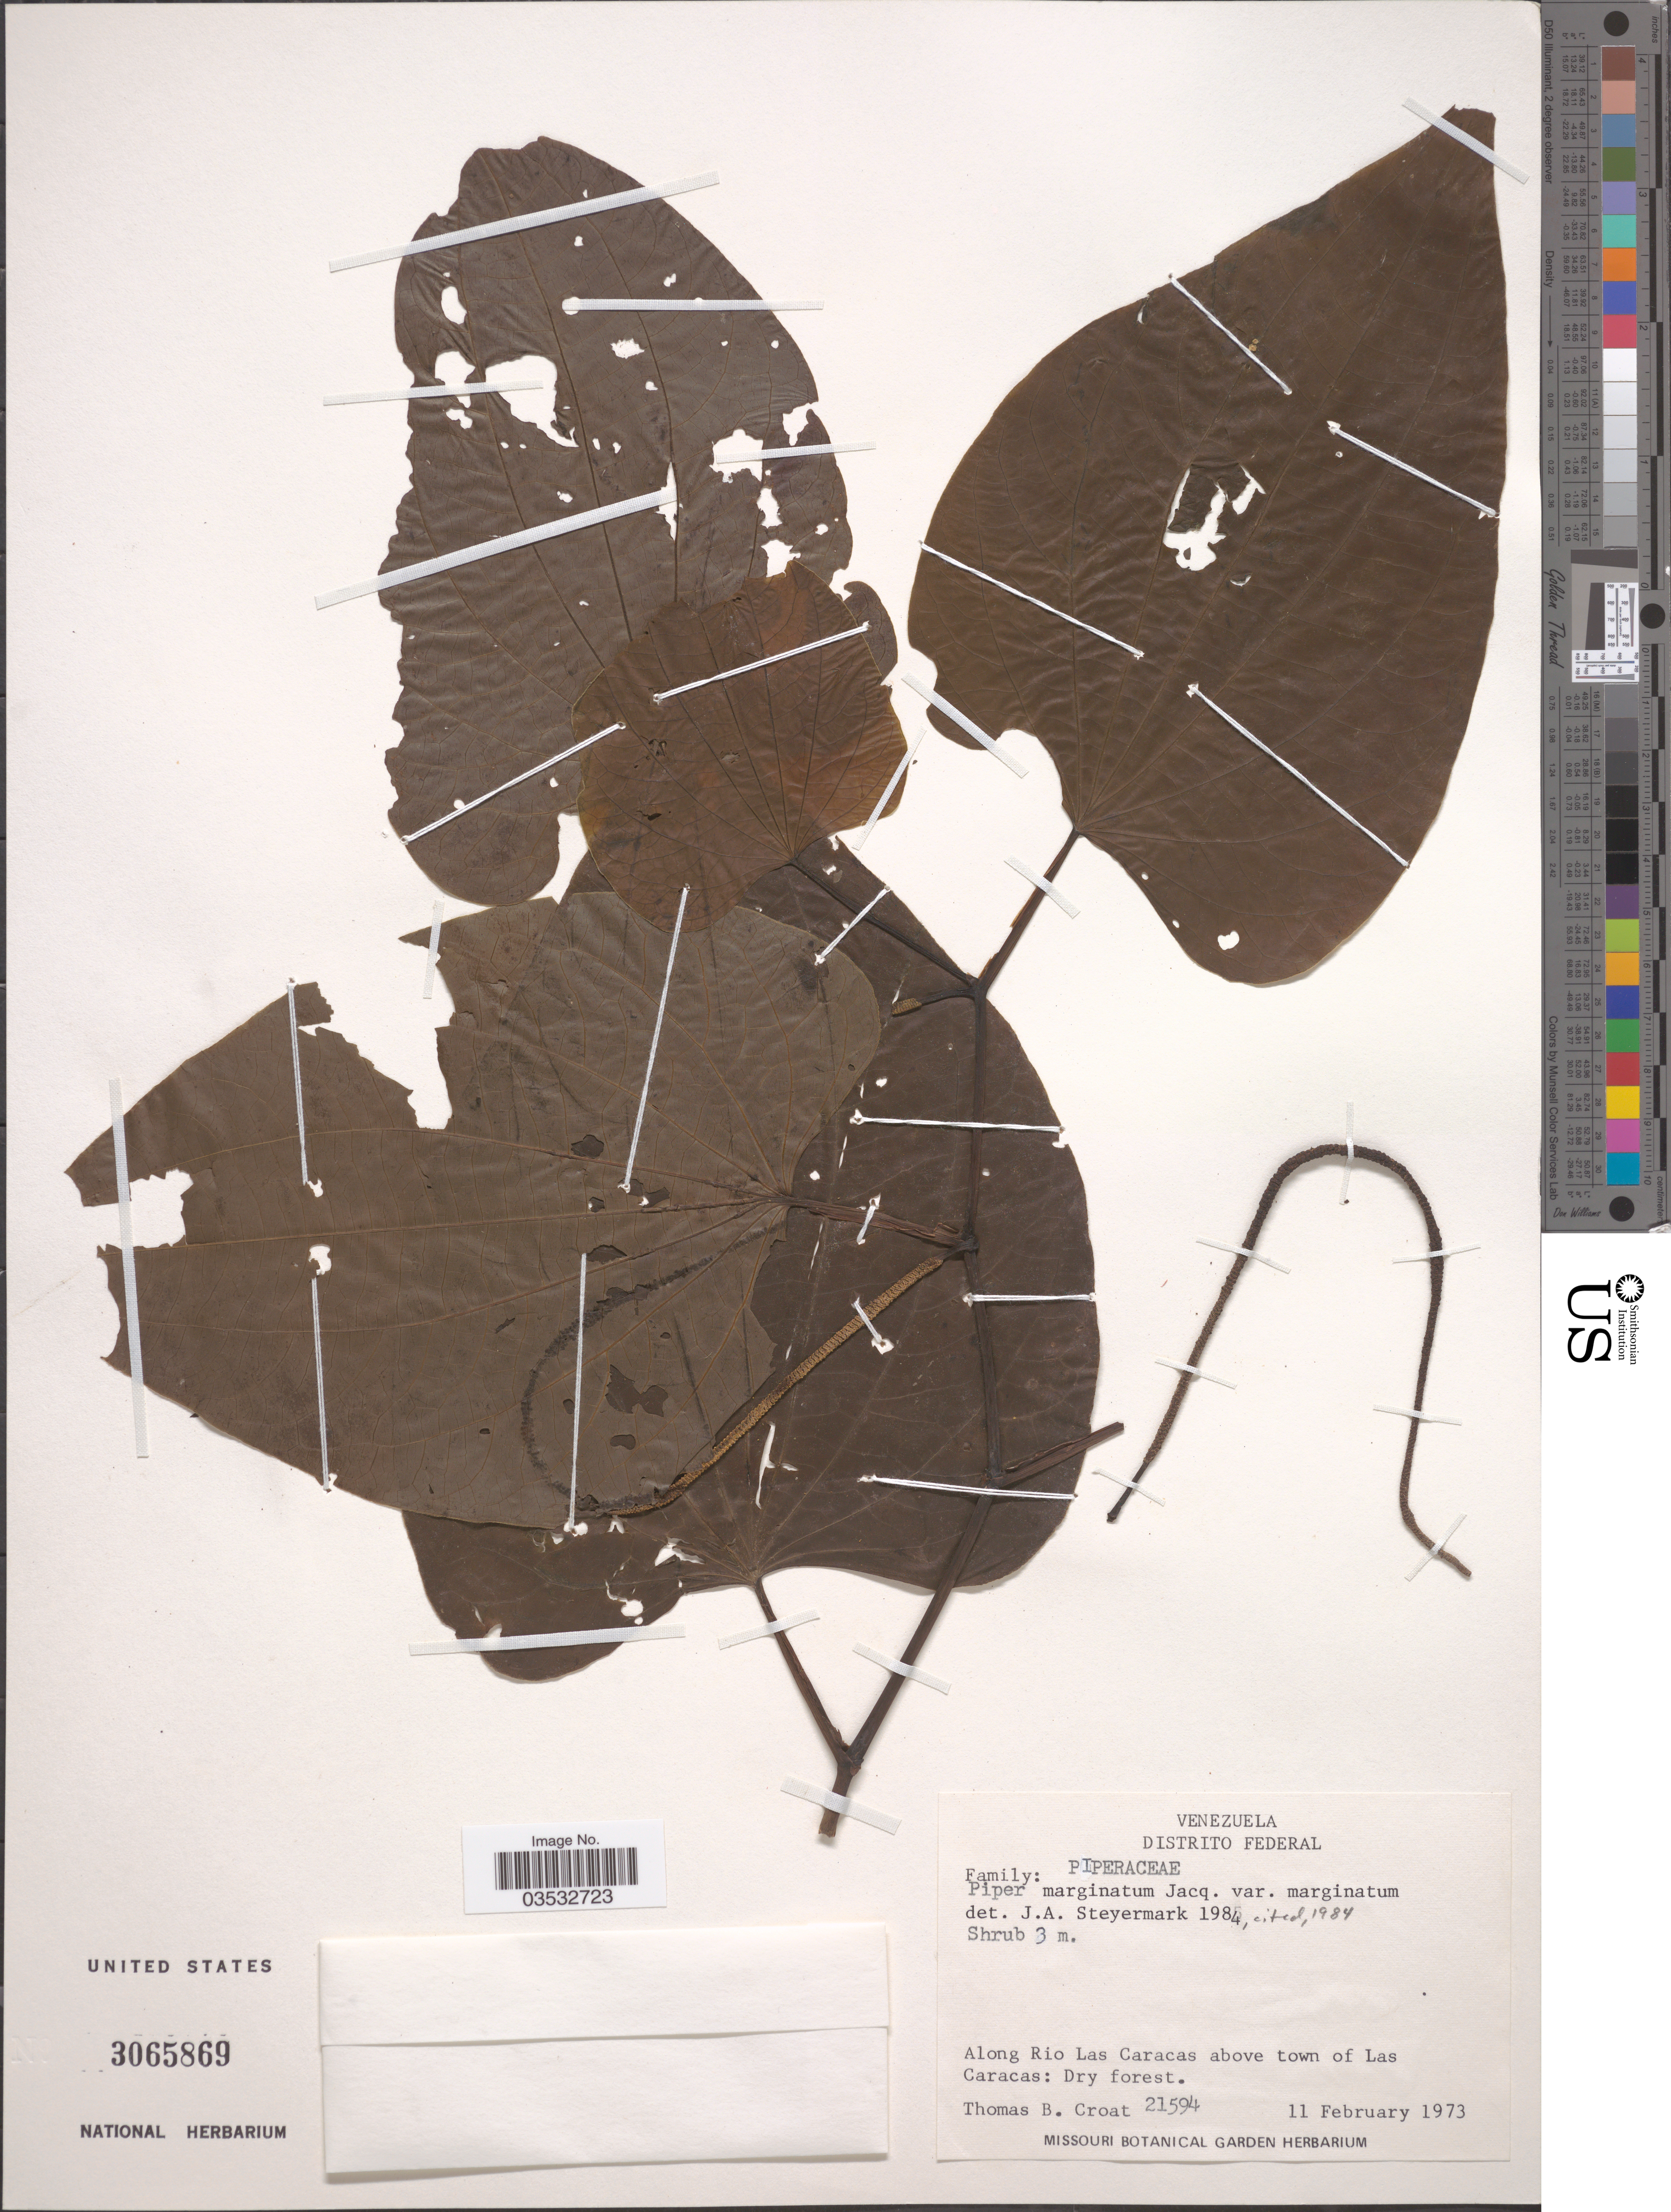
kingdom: Plantae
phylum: Tracheophyta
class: Magnoliopsida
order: Piperales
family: Piperaceae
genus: Piper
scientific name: Piper marginatum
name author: Jacq.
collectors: T. B. Croat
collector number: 21594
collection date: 1973-02-11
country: Venezuela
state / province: Distrito Federal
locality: Along Rio Las Caracas above town of Las Caracas.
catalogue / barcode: US 3065869